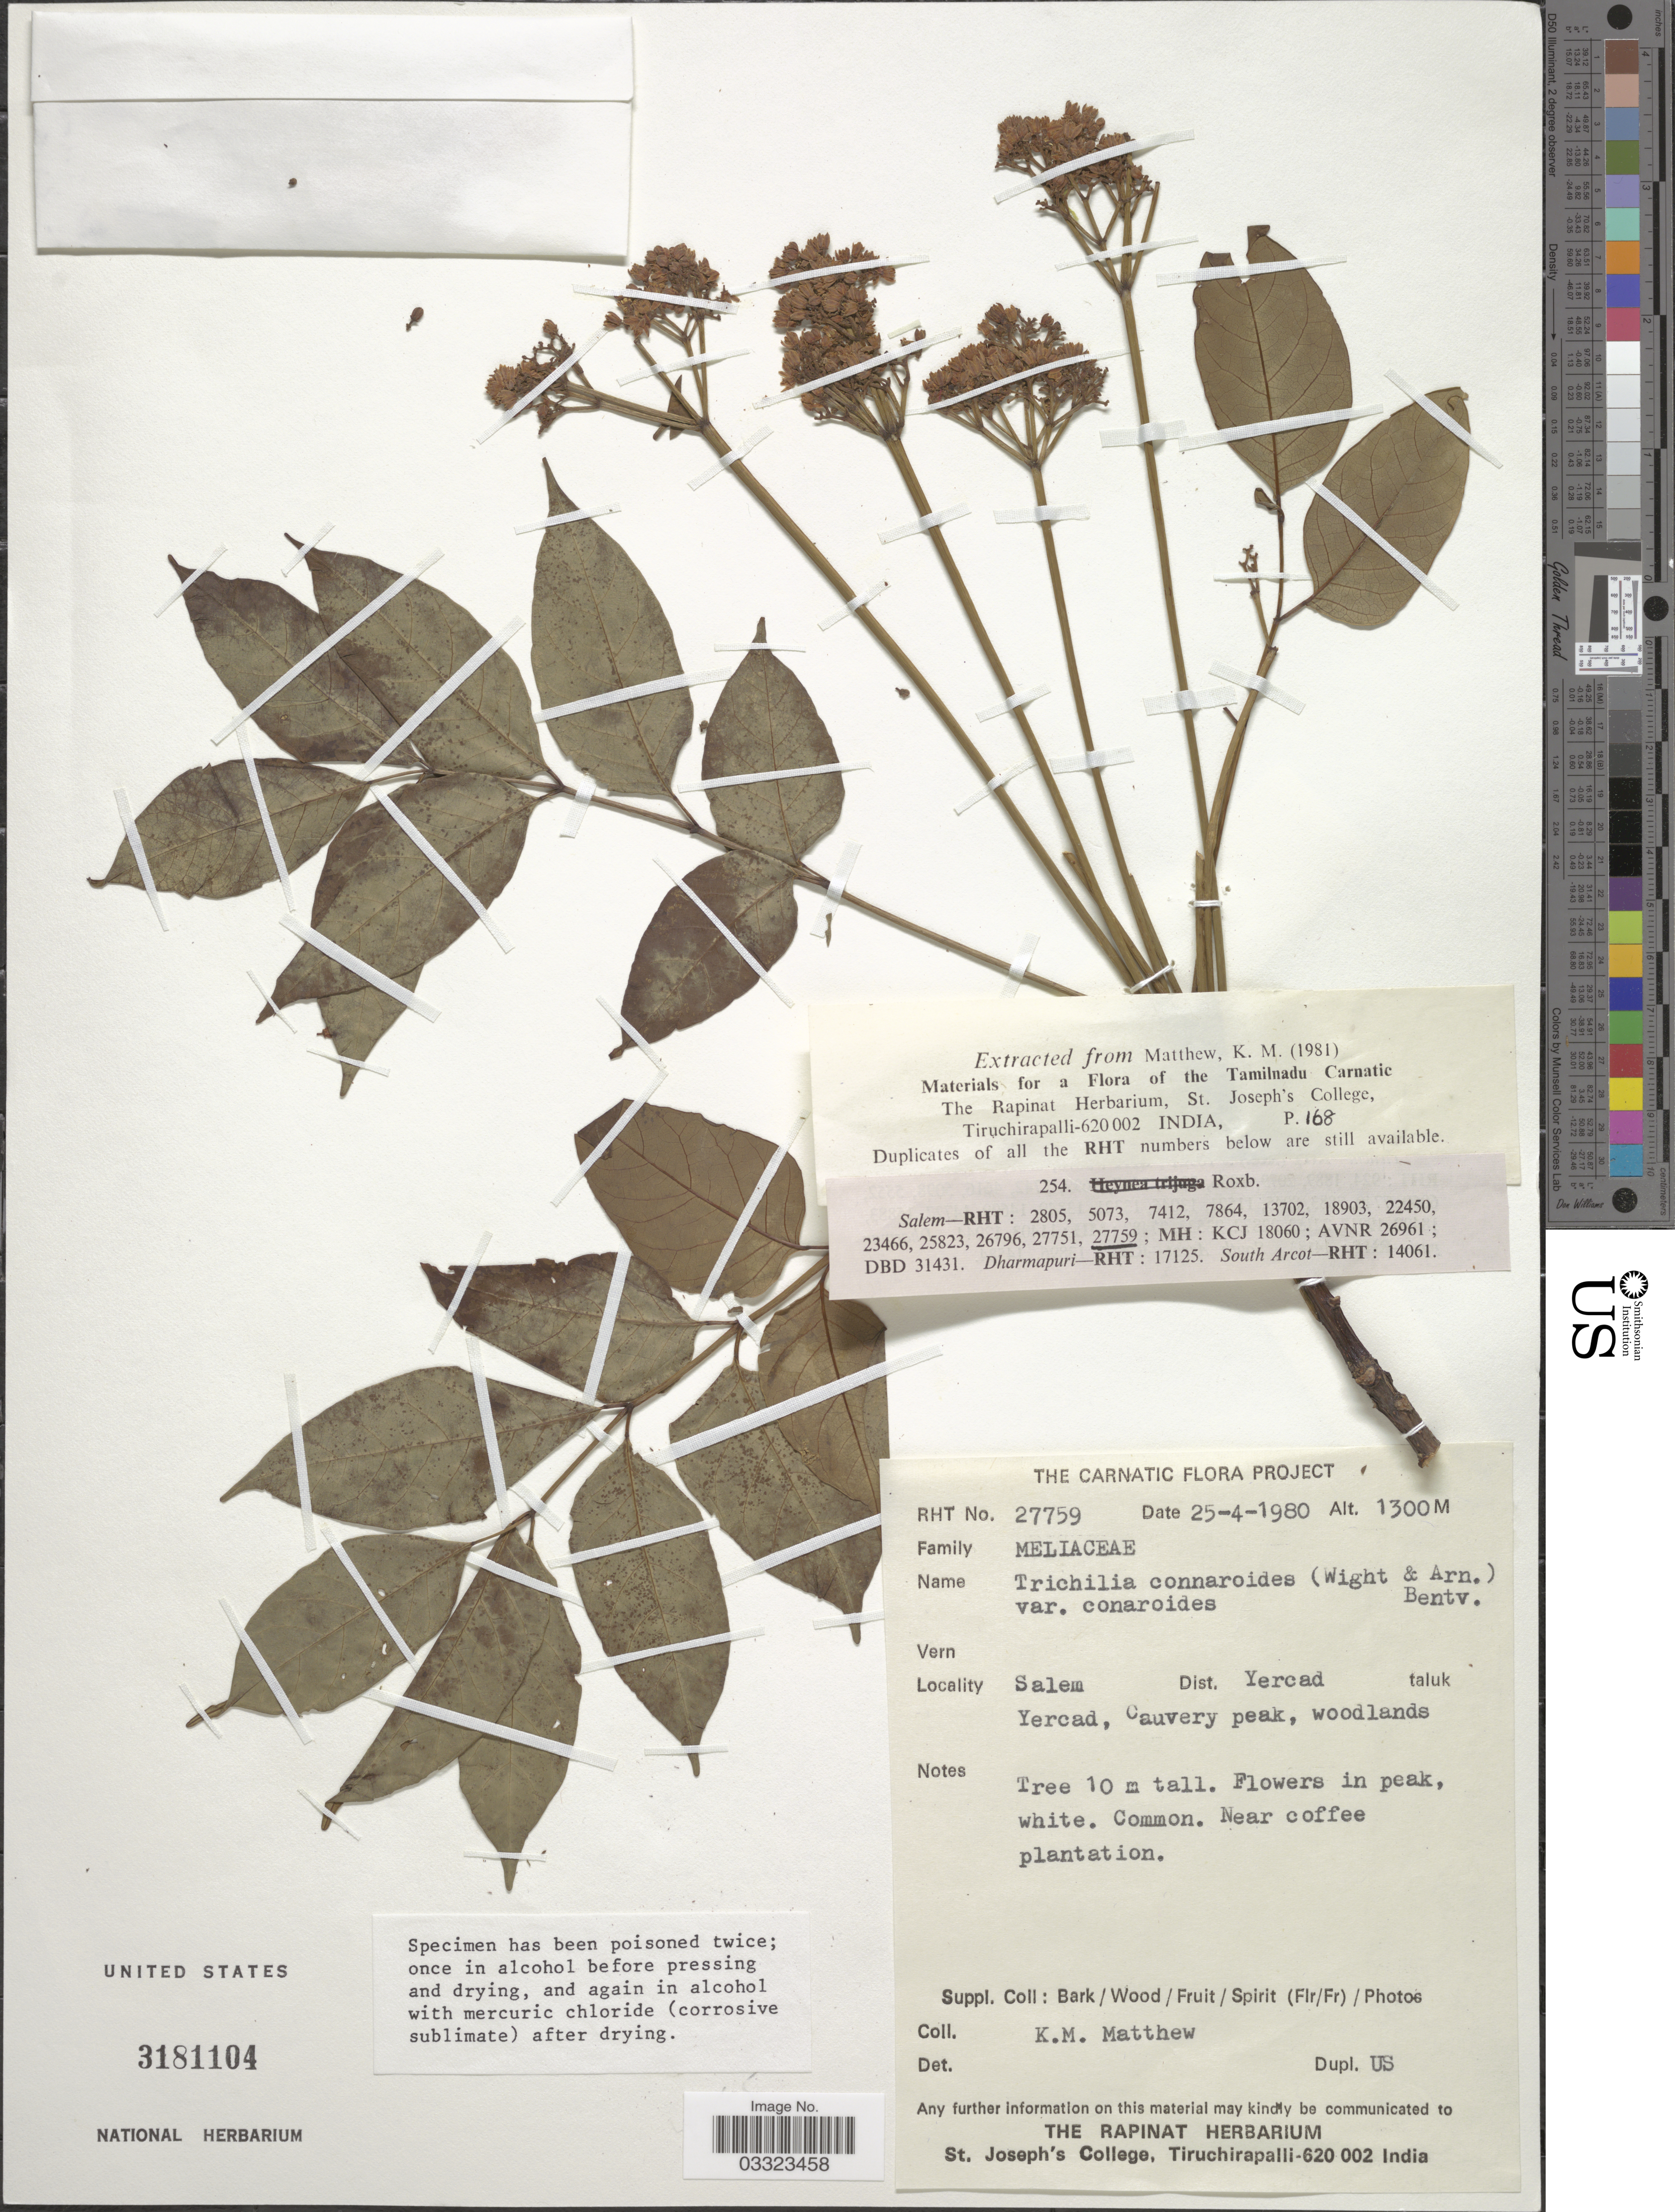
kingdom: Plantae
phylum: Tracheophyta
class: Magnoliopsida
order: Sapindales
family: Meliaceae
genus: Trichilia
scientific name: Trichilia connaroides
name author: (Wight & Arn.) Bentv.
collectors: K. M. Matthew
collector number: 27759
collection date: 1980-04-25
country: India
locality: Salem Dist. Yercad taluk, Yercad, Cauvery peak, woodlands.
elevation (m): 1300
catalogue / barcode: US 3181104